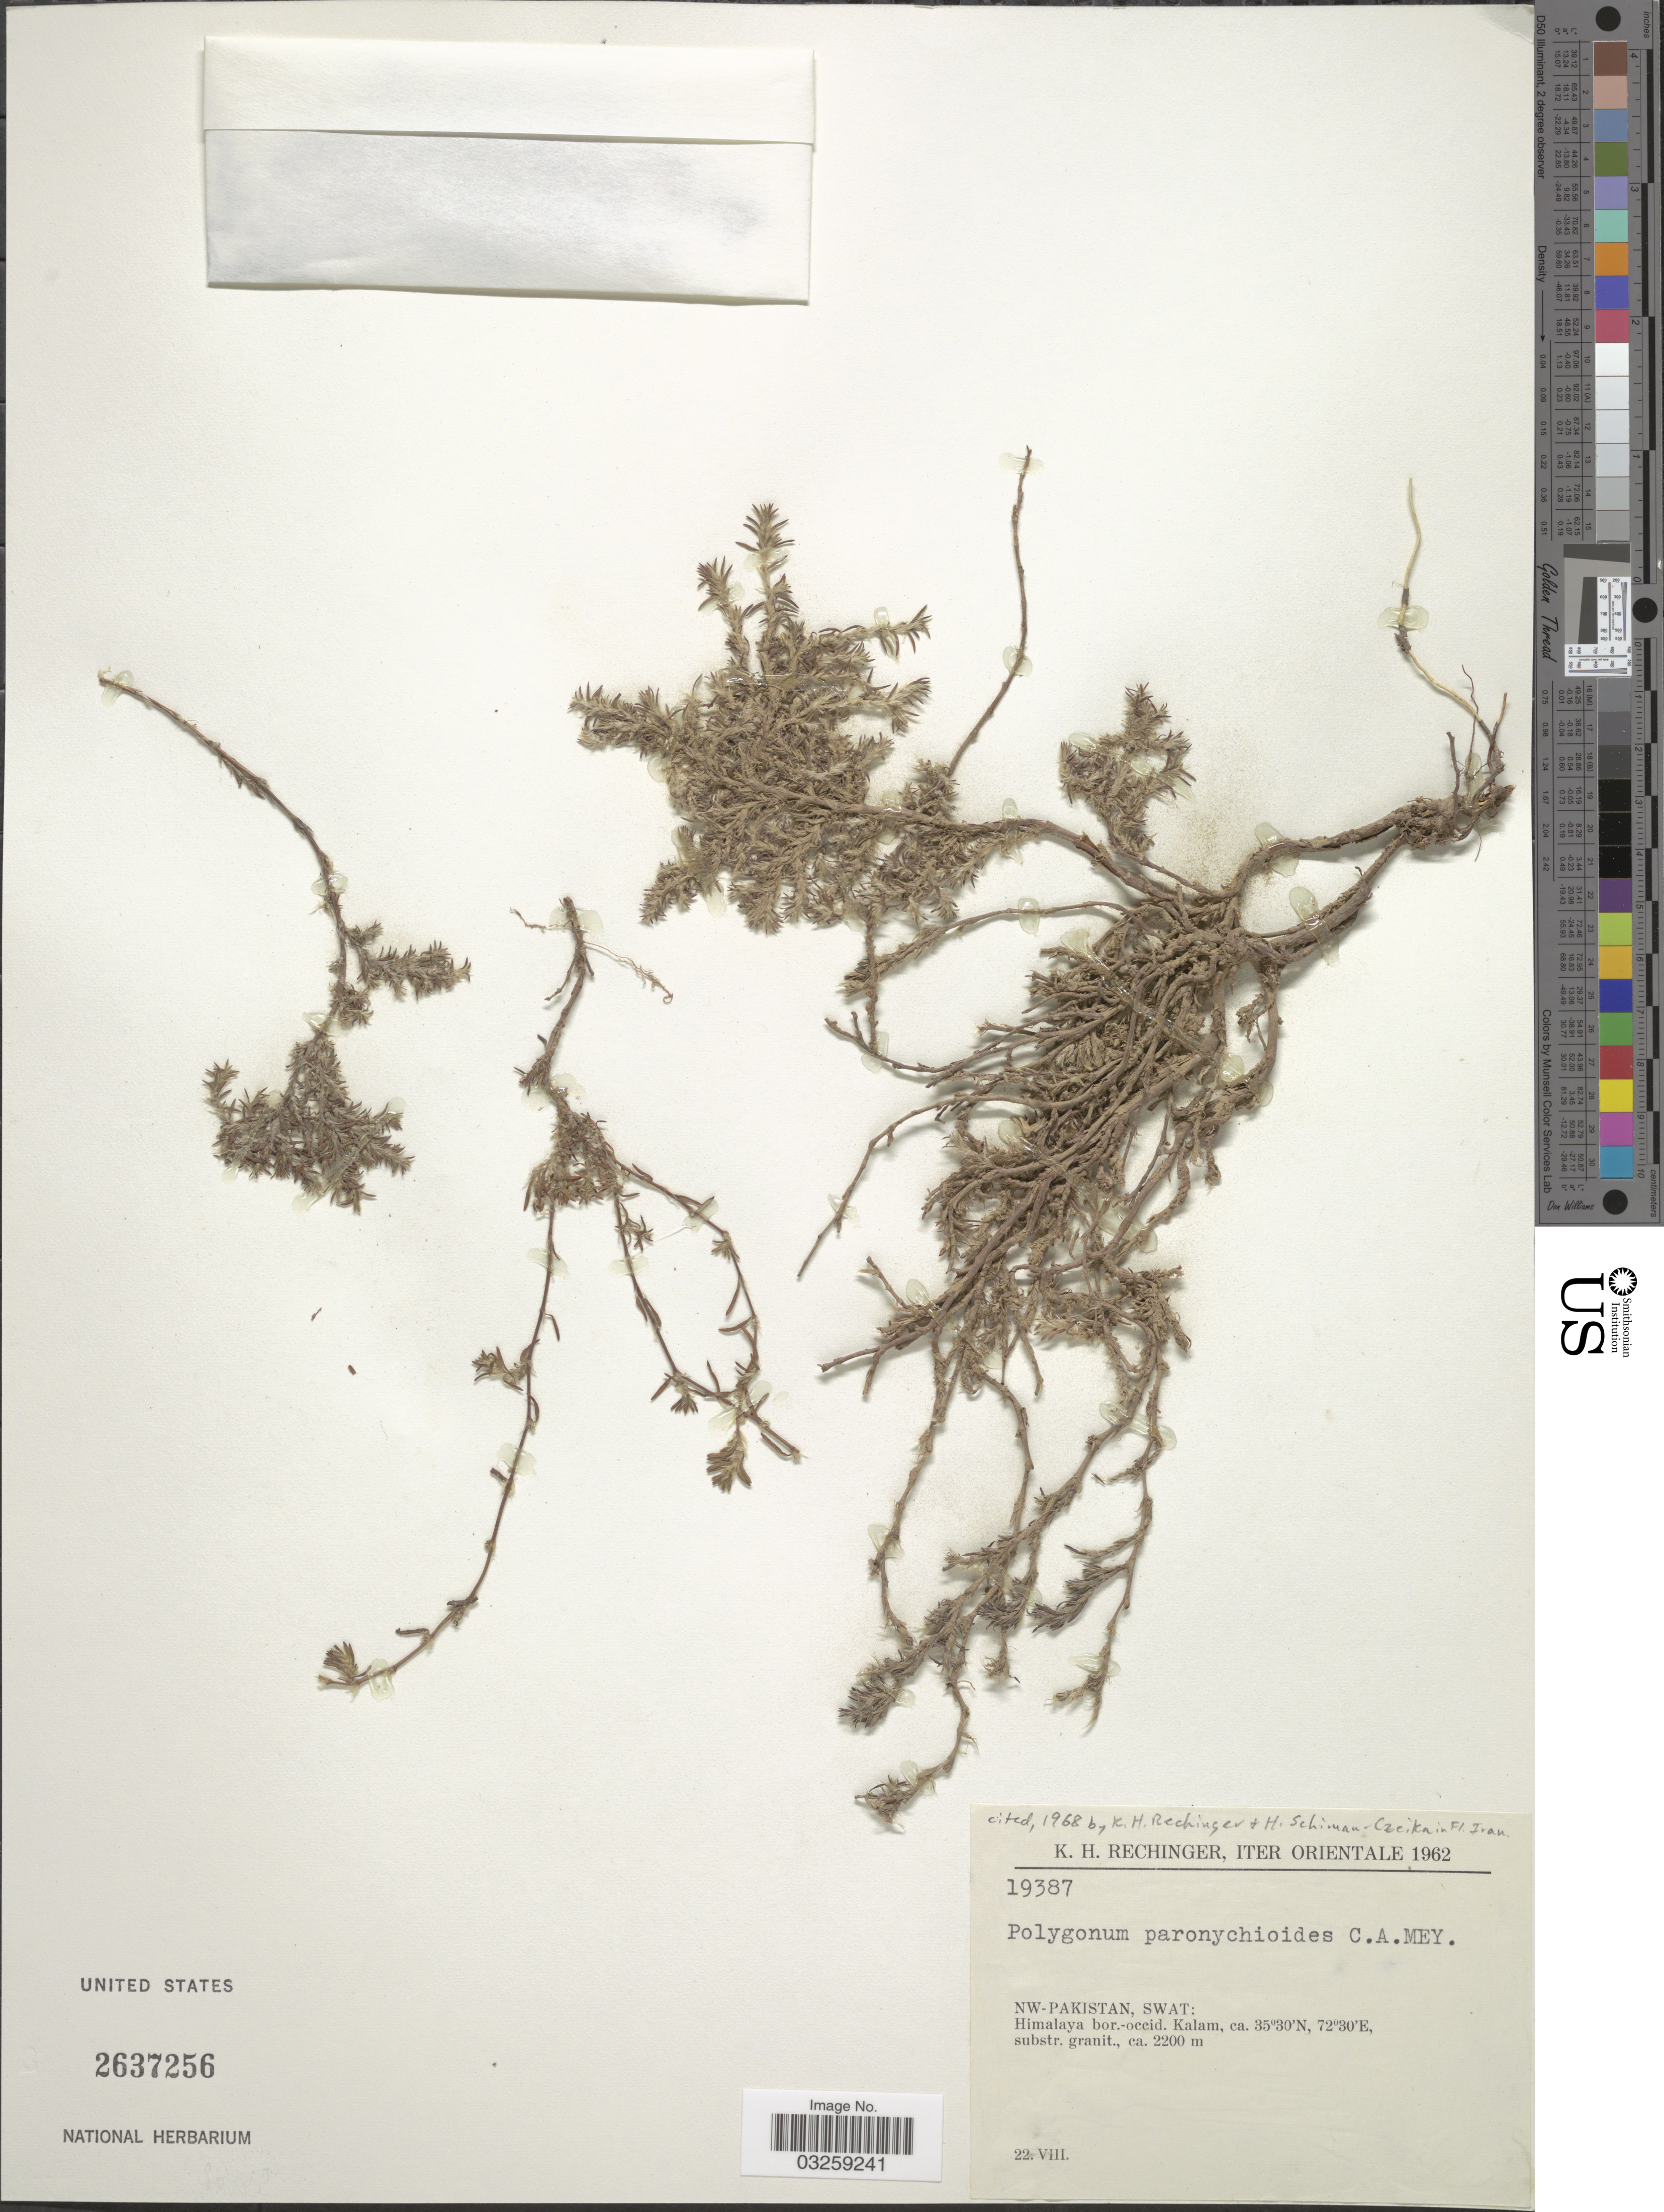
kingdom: Plantae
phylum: Tracheophyta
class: Magnoliopsida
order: Caryophyllales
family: Polygonaceae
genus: Polygonum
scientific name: Polygonum paronychioides Small, nom. illeg.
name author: Small ex Rydb.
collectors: K. H. Rechinger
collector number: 19387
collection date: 1962-08-22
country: Pakistan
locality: Iter Orientale. NW-Pakistan, Swat: Himalaya bor.-occid. Kalam.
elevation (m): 2200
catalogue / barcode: US 2637256